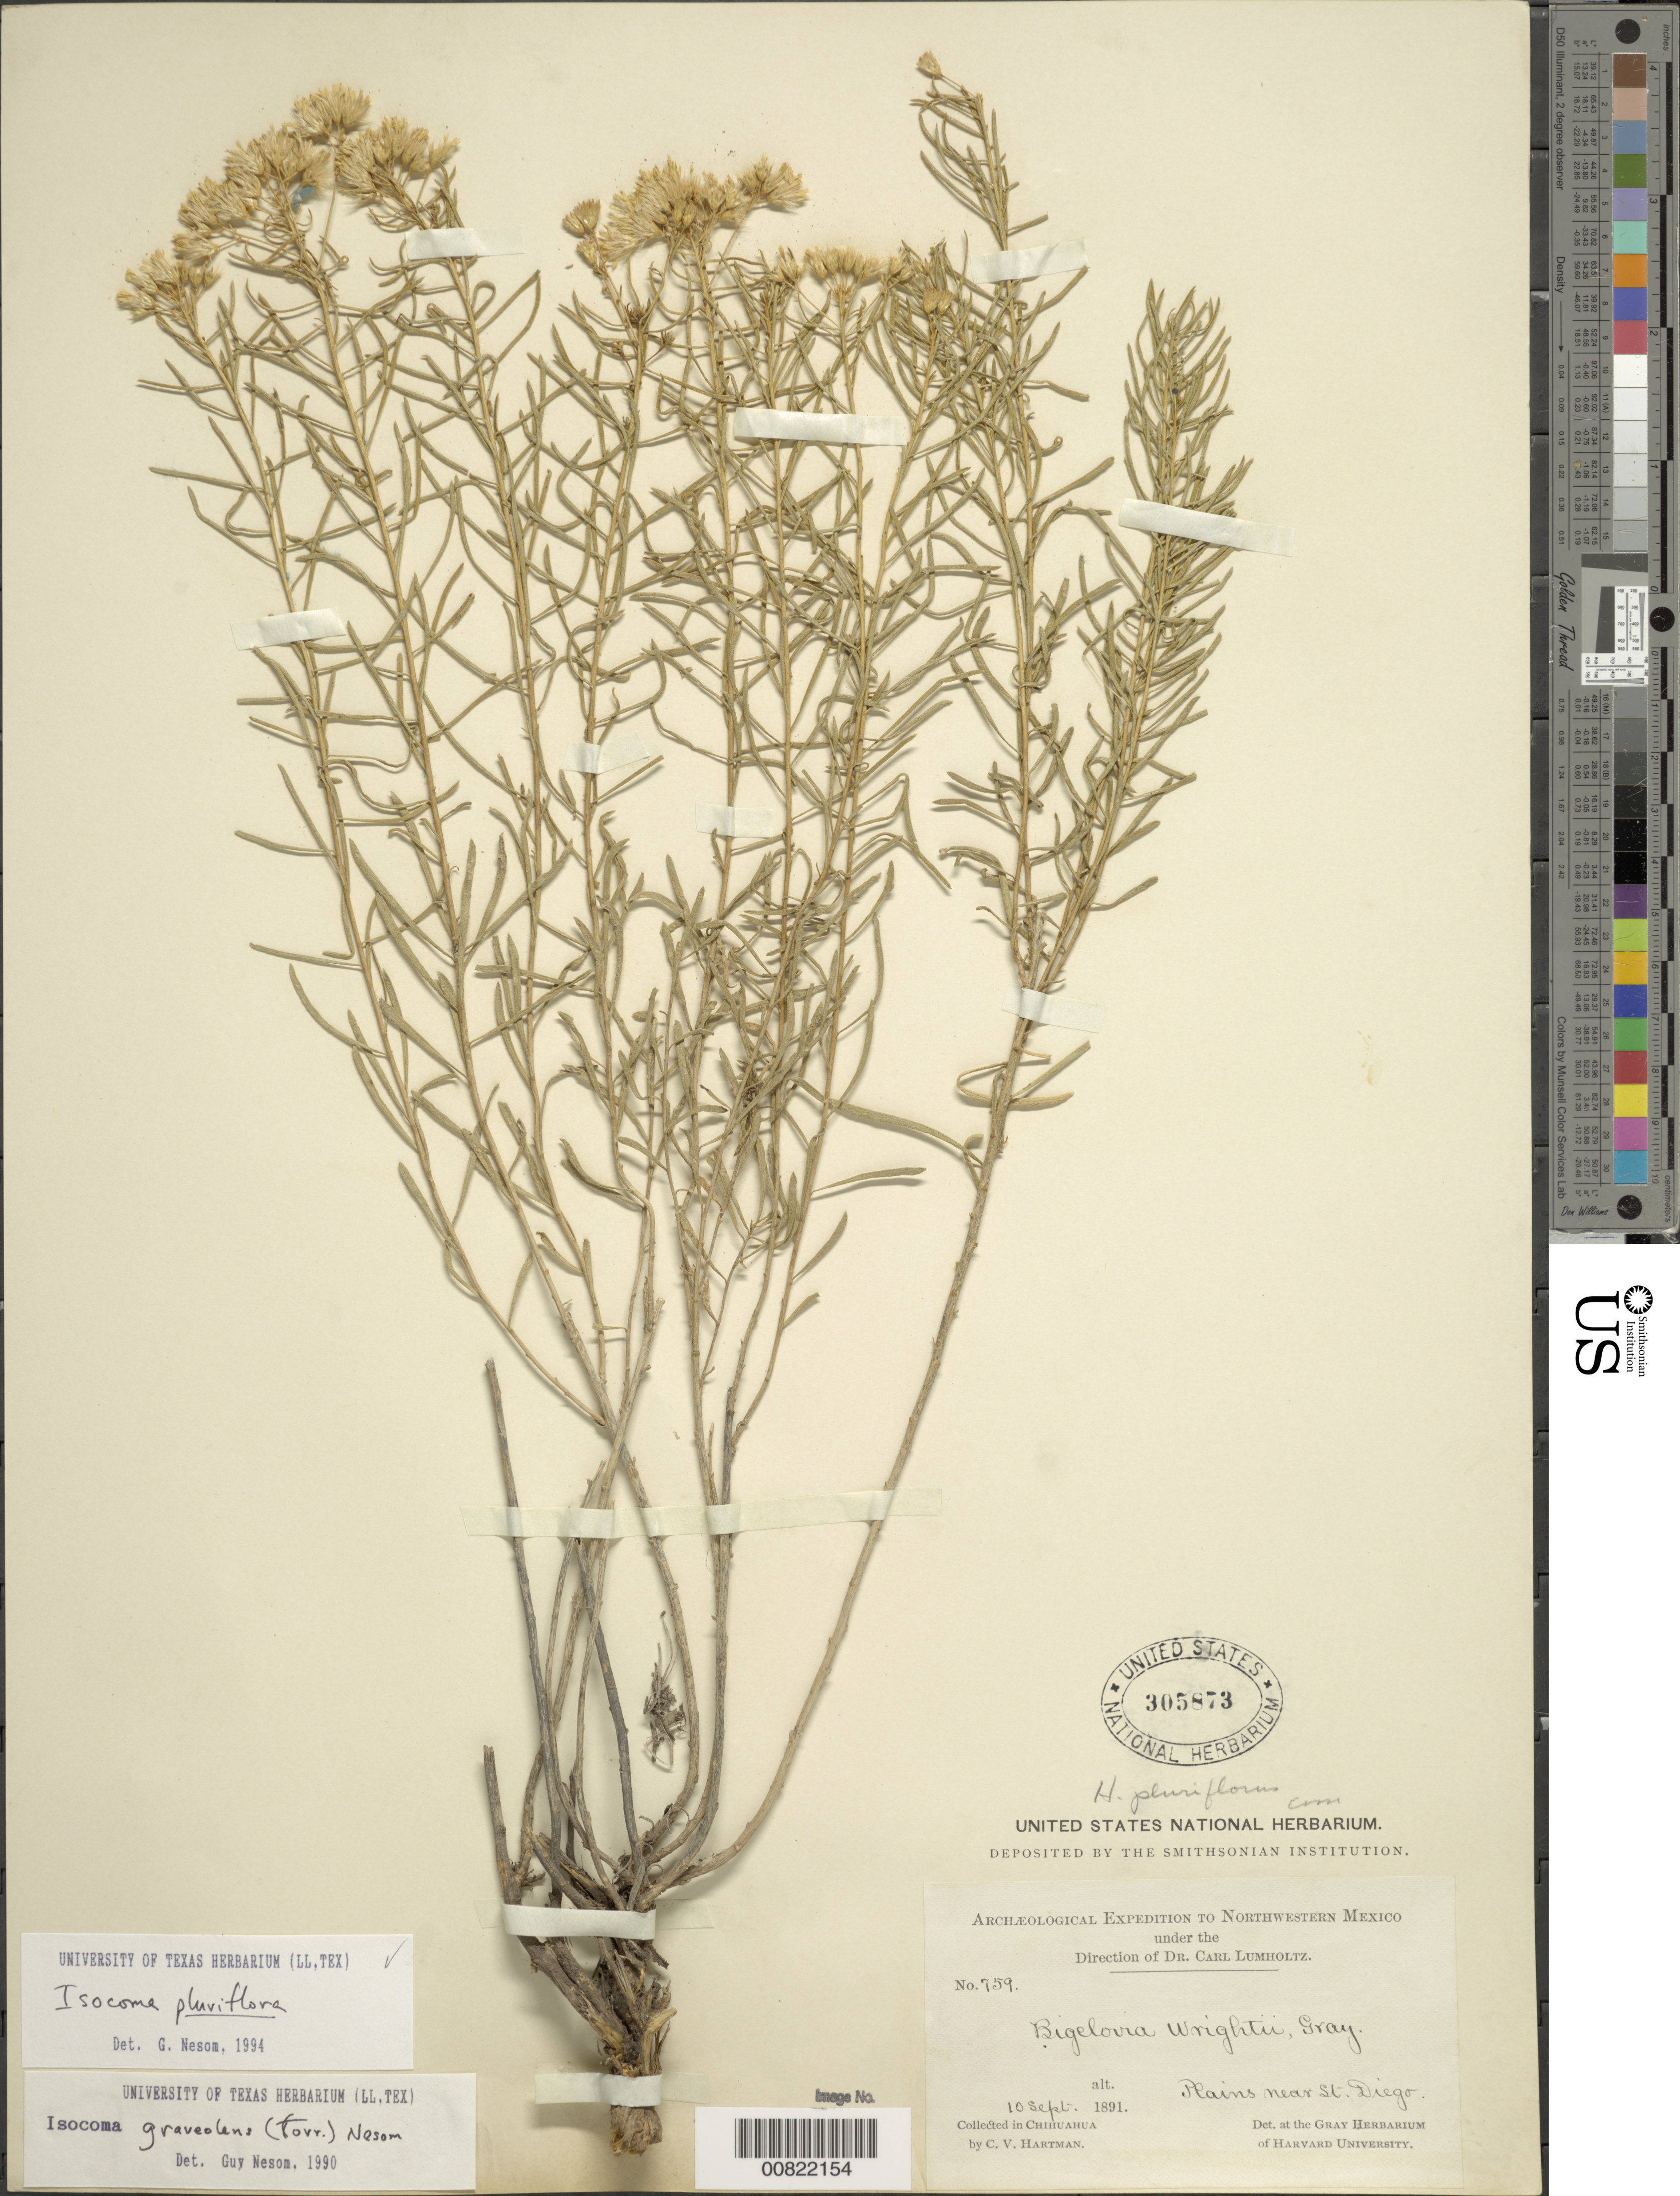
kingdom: Plantae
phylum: Tracheophyta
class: Magnoliopsida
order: Asterales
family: Asteraceae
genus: Isocoma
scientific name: Isocoma pluriflora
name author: (Torr. & A. Gray) Greene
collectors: C. V. Hartman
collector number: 759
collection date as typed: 10 Sep 1891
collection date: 1891-09-10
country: Mexico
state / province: Chihuahua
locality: Plains near San Diego, Chihuahua.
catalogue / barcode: US 305873